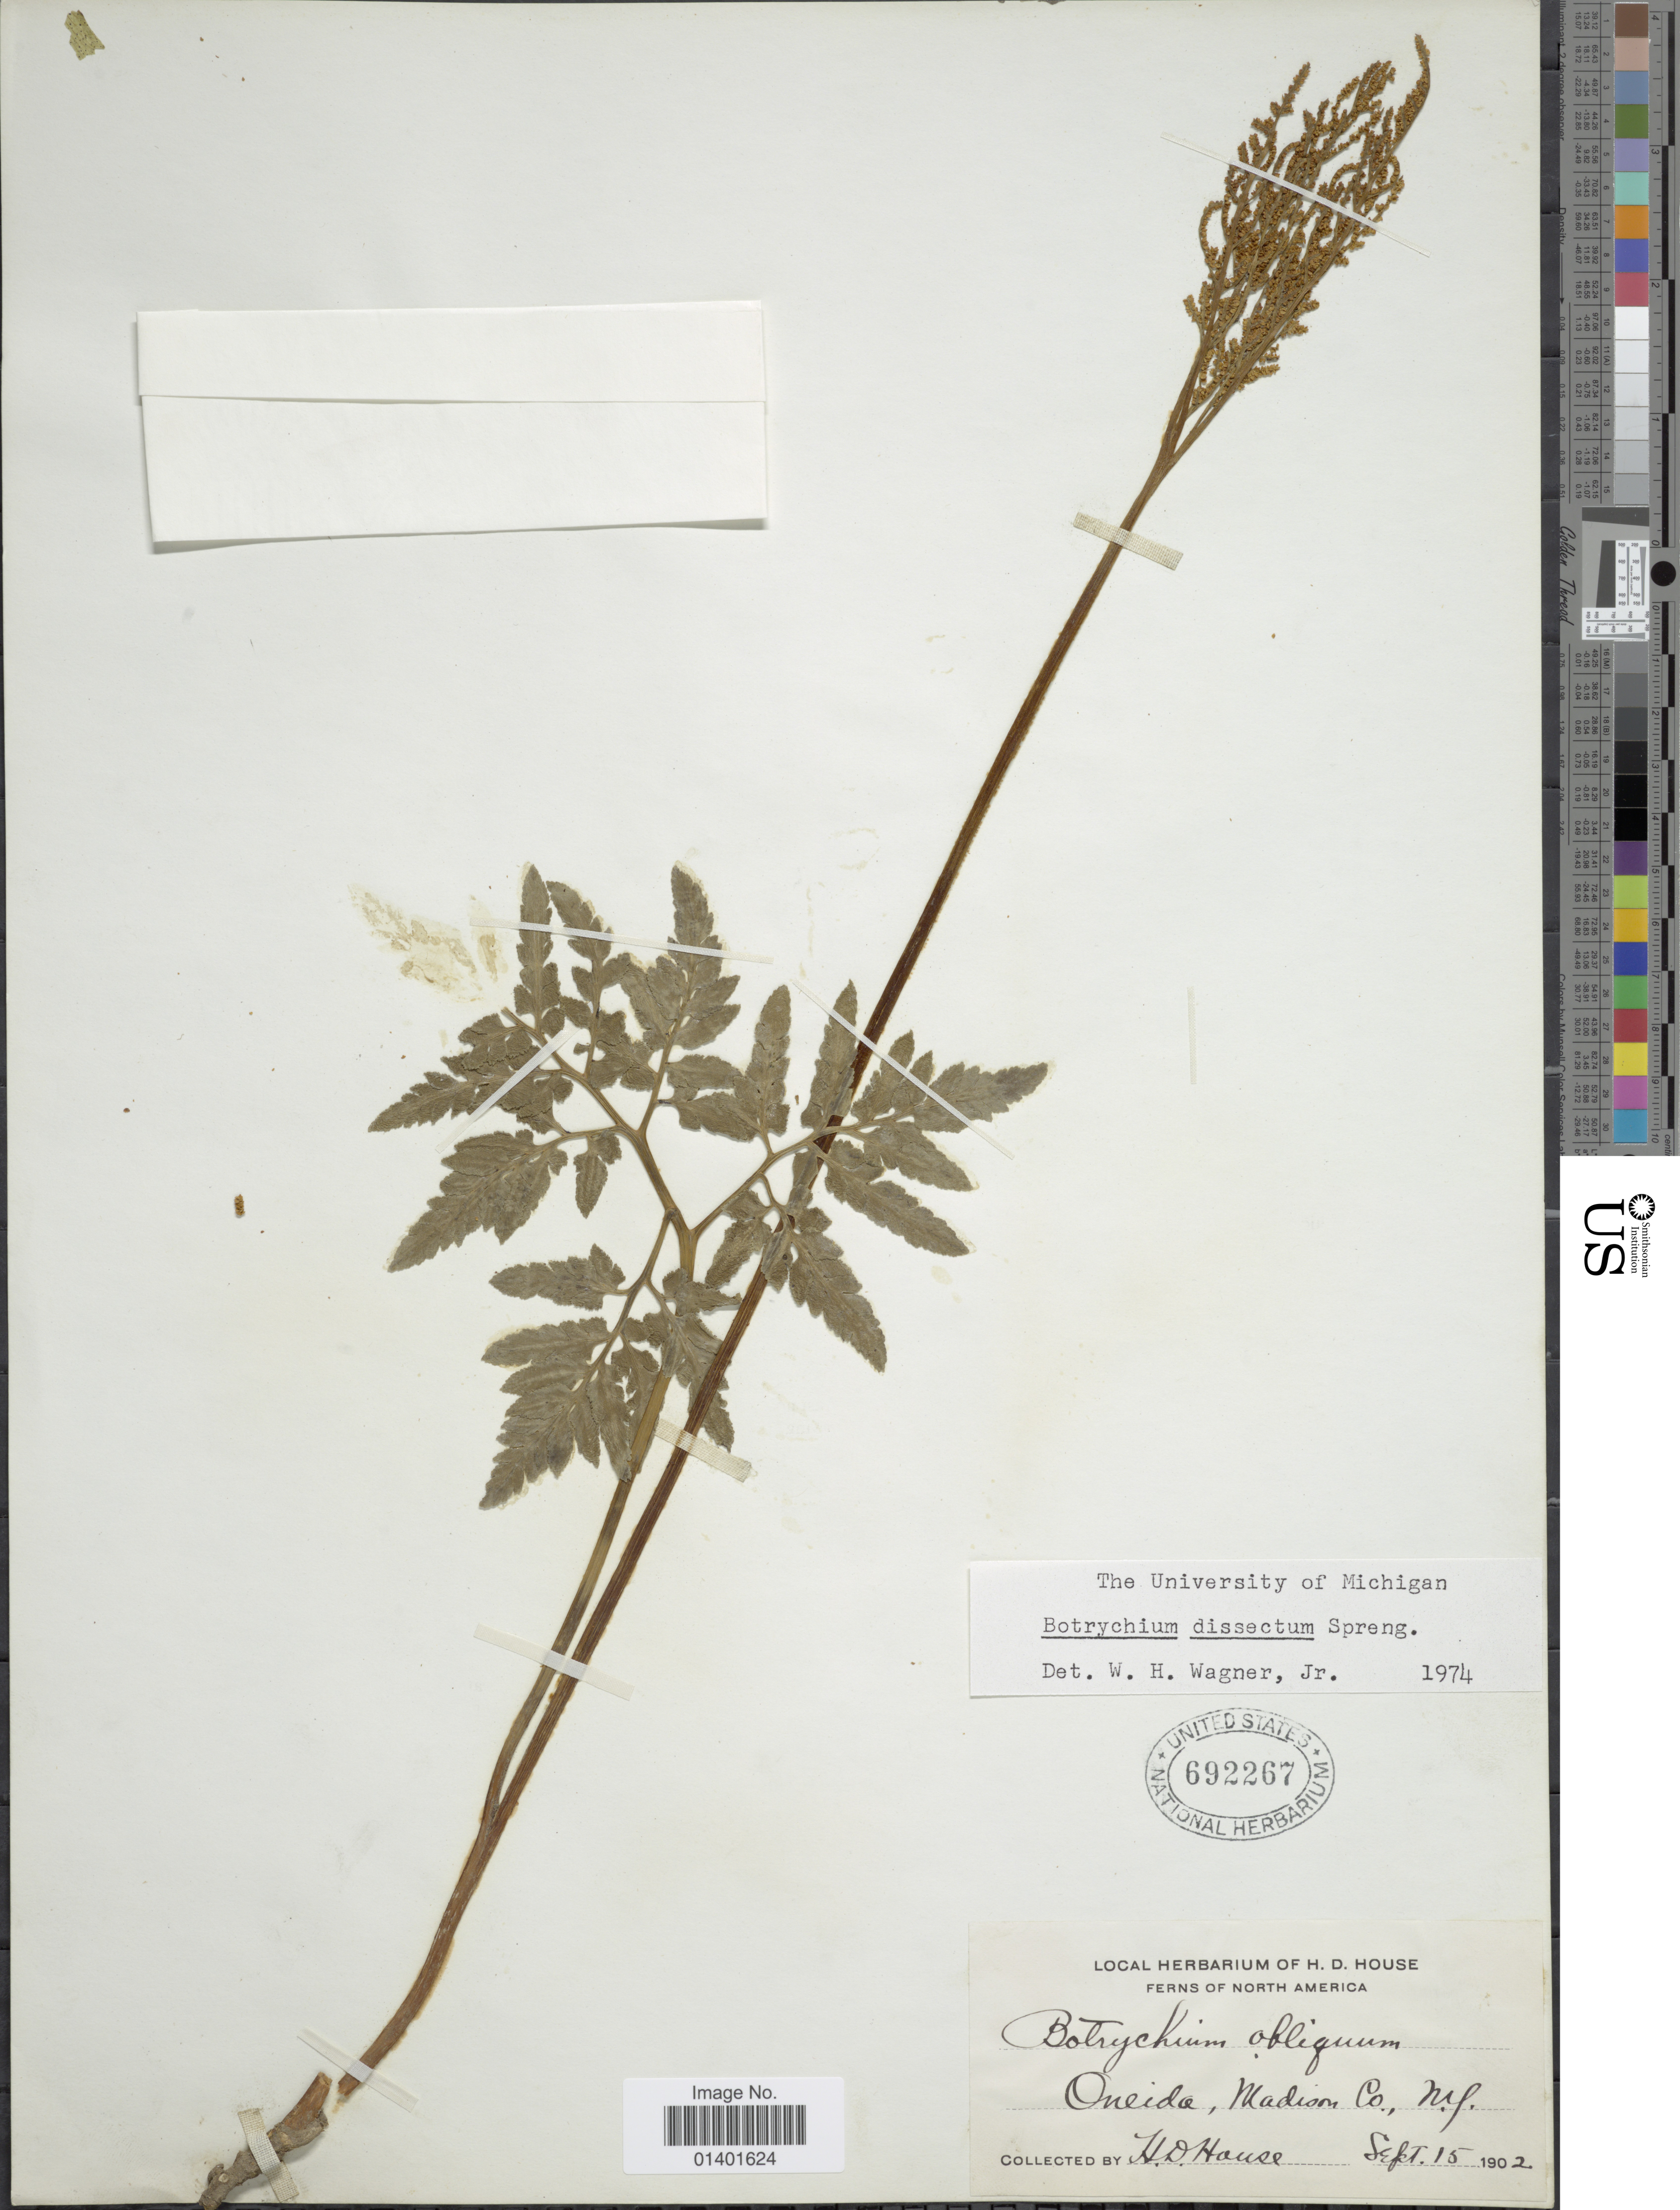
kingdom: Plantae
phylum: Tracheophyta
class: Polypodiopsida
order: Ophioglossales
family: Ophioglossaceae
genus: Botrychium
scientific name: Botrychium dissectum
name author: Spreng.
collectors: H. D. House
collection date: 1902-09-15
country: United States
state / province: New York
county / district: Oneida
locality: Oneida, Madison Co.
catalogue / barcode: US 692267